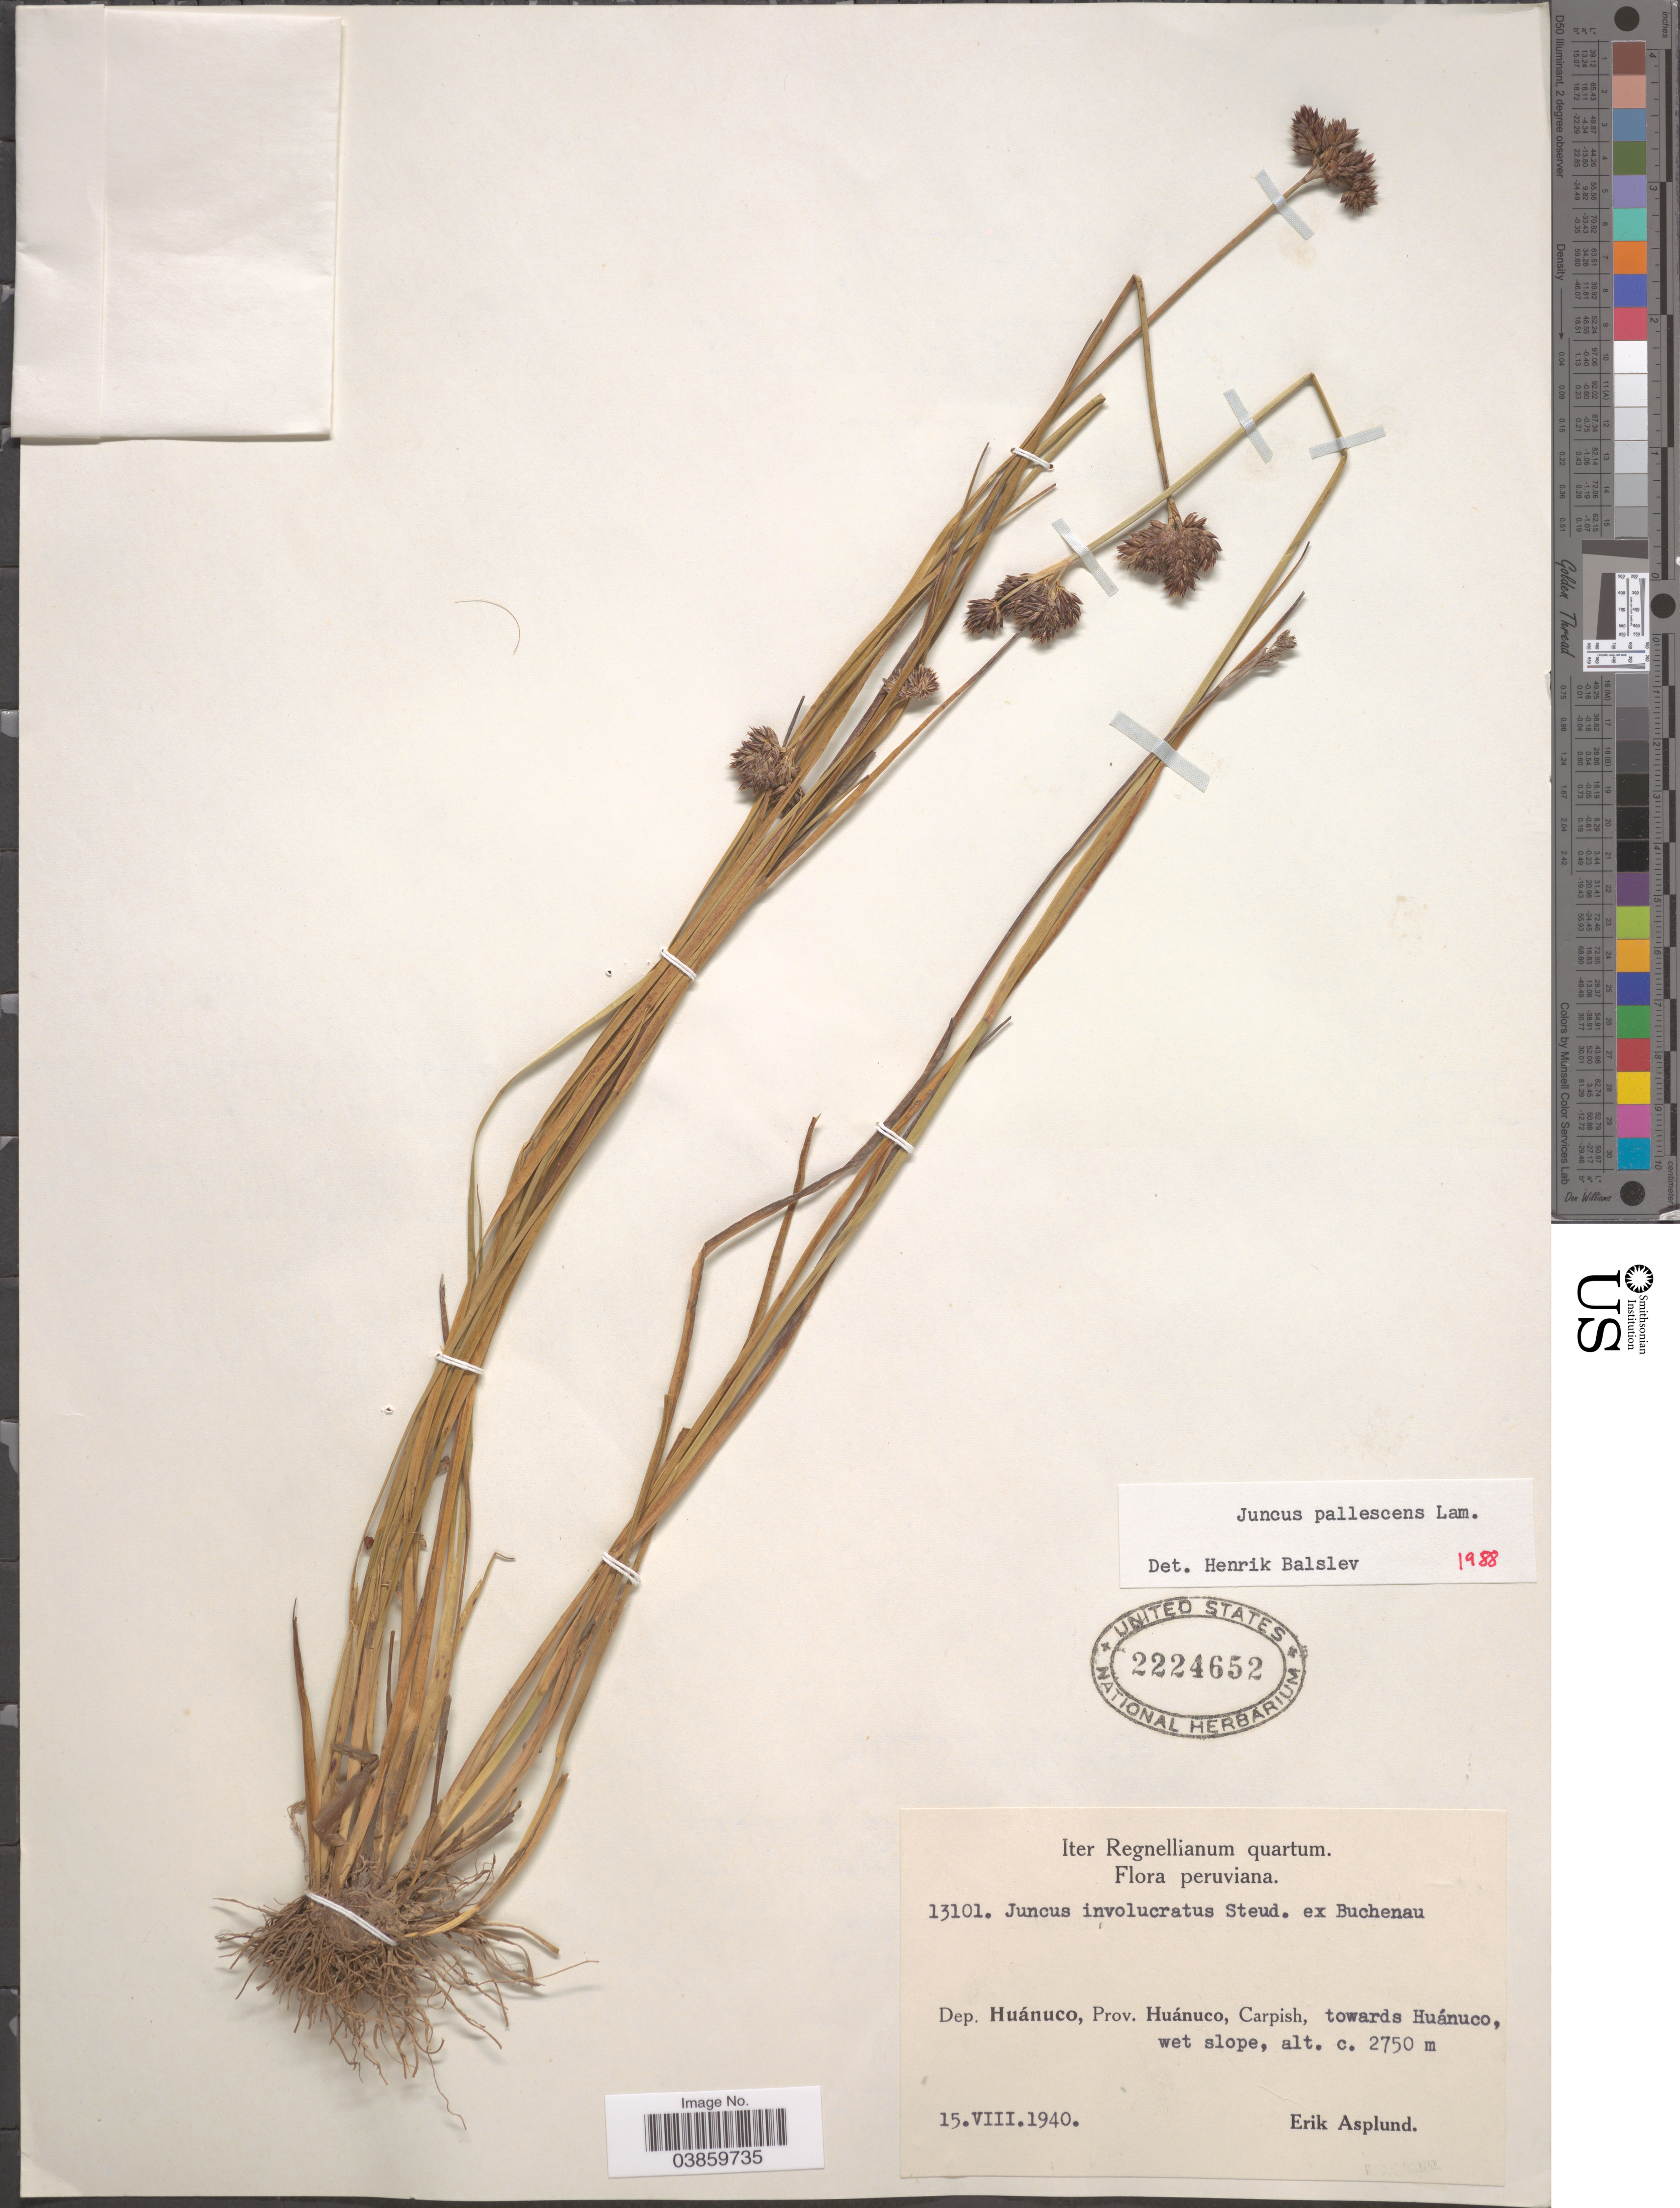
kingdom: Plantae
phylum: Tracheophyta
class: Liliopsida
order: Poales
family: Juncaceae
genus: Juncus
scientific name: Juncus pallescens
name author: Lam.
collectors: E. Asplund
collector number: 13101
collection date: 1940-08-15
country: Peru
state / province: Huánuco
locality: Dep. Huánuco, Prov. Huánuco, Carpish, towards Huánuco.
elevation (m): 2750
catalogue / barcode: US 2224652